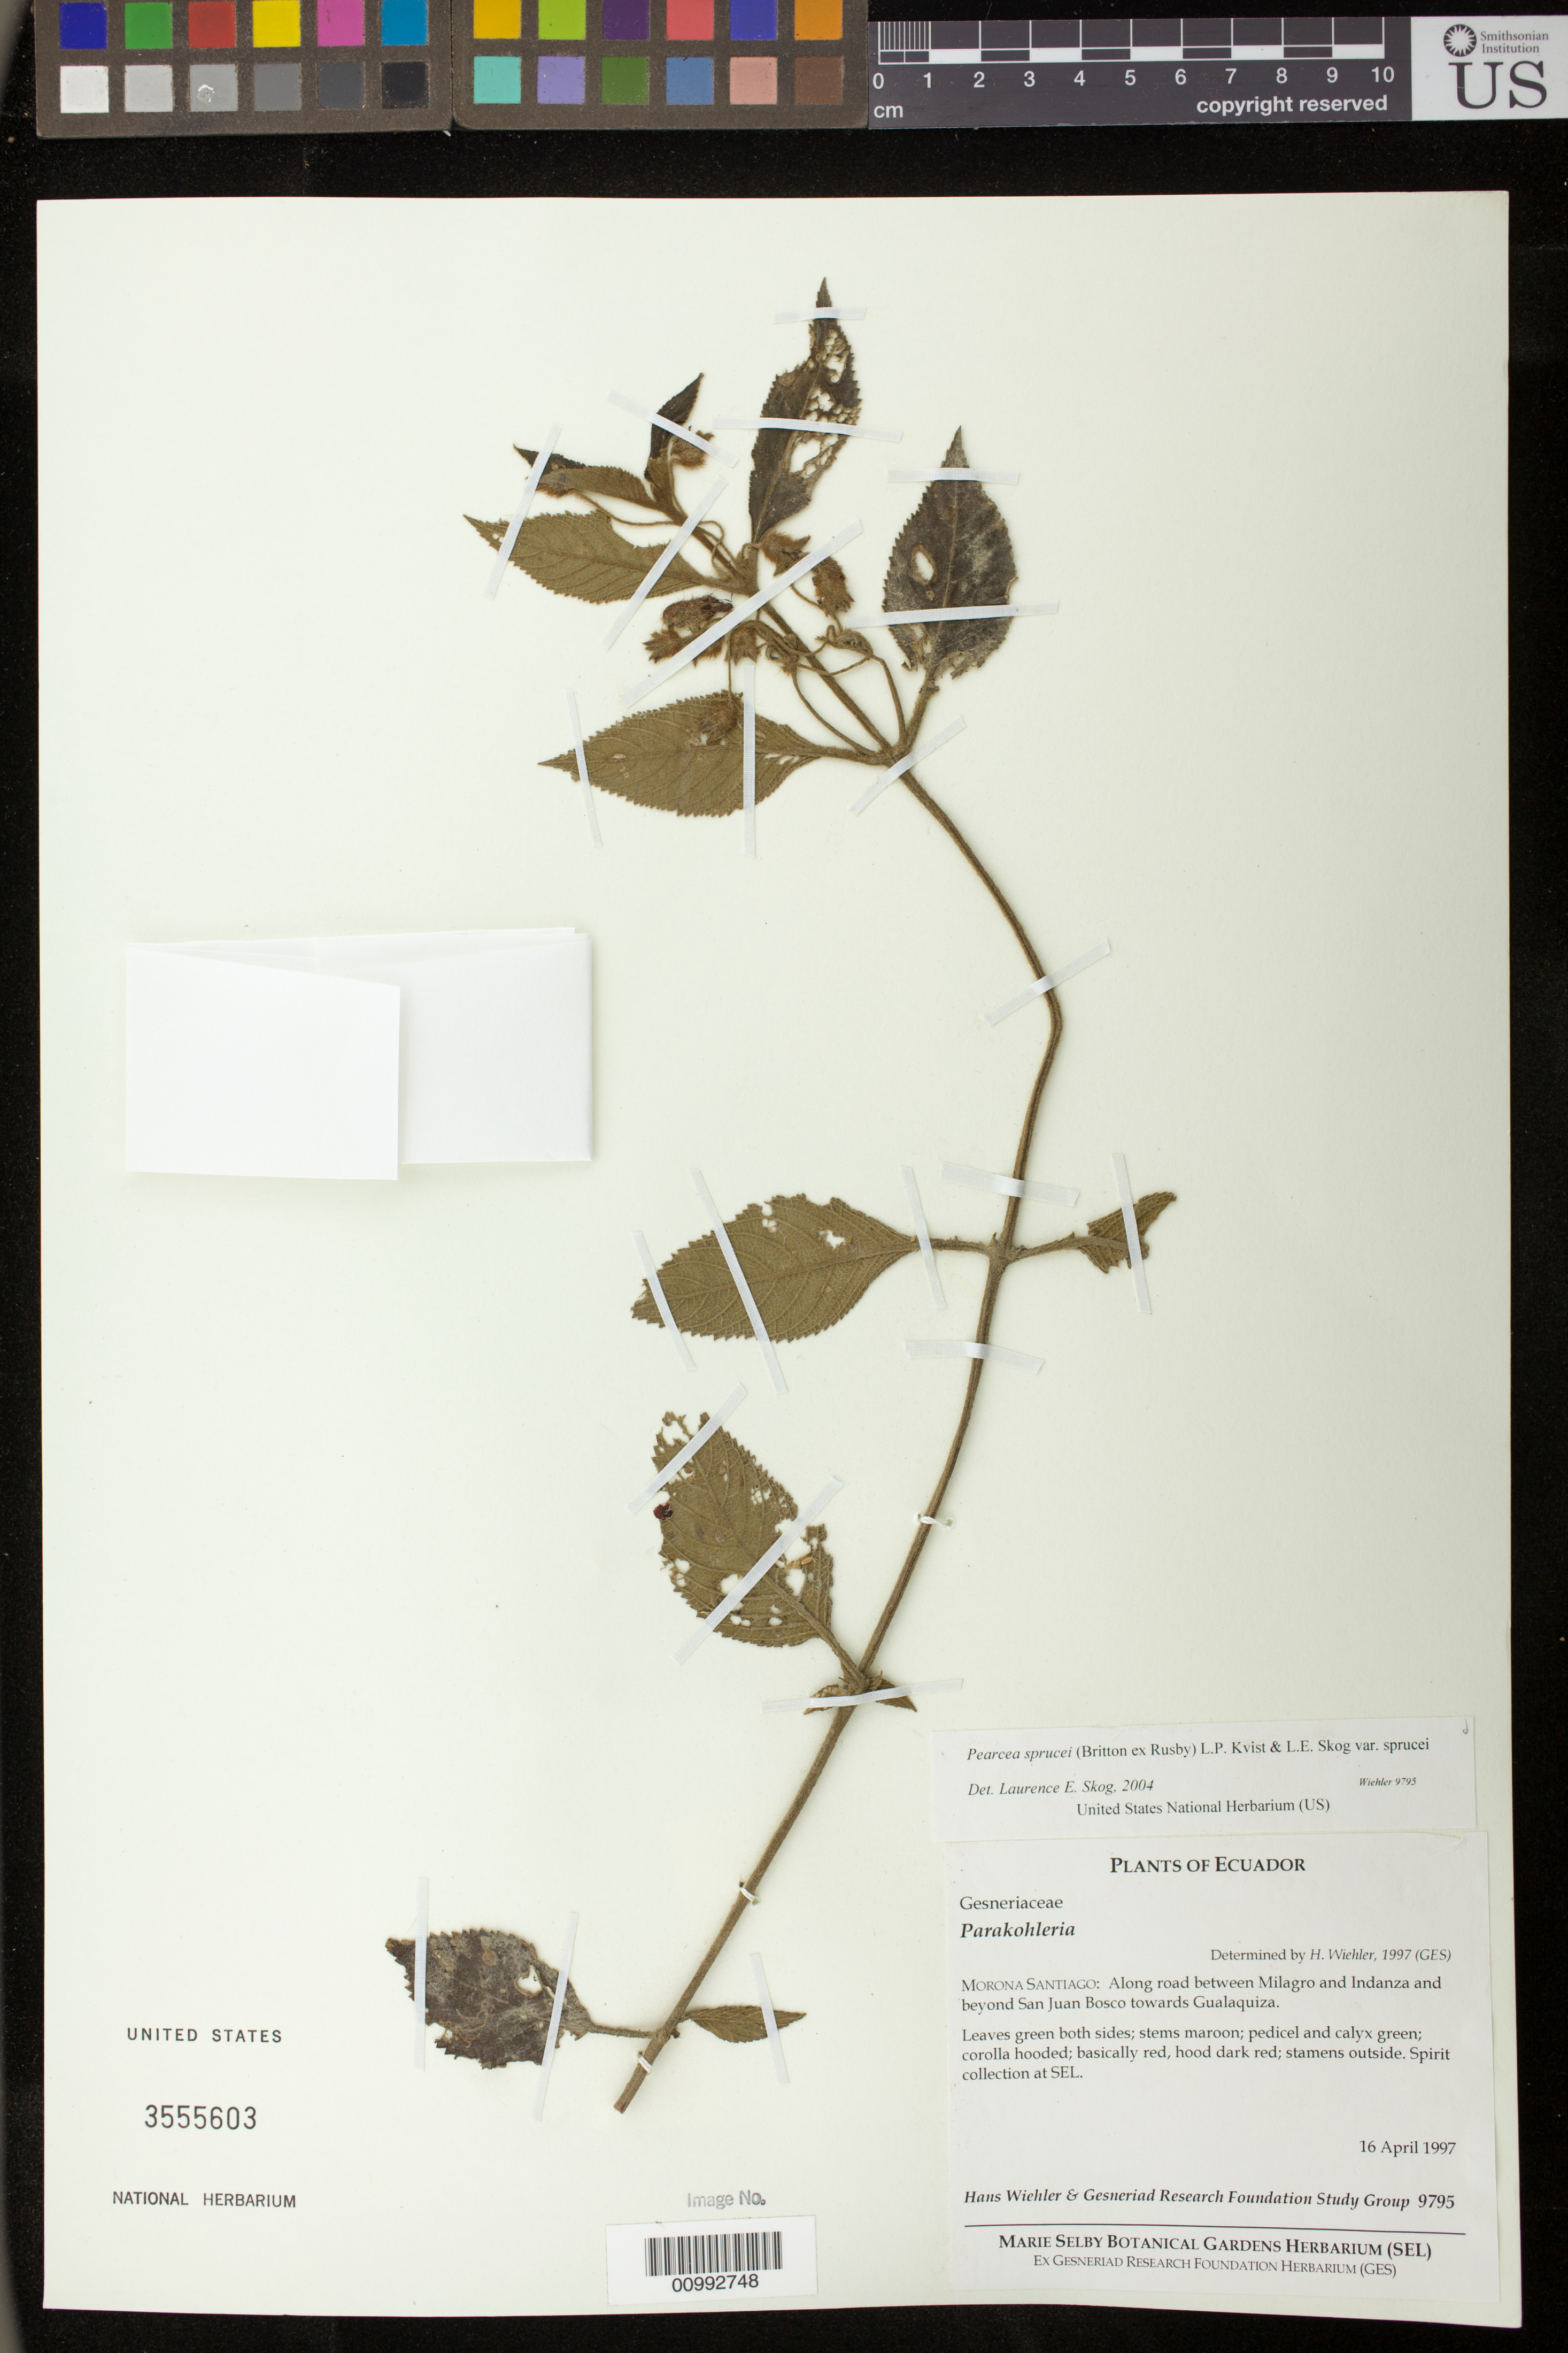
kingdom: Plantae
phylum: Tracheophyta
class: Magnoliopsida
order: Lamiales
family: Gesneriaceae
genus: Pearcea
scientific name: Pearcea sprucei var. sprucei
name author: (Britton ex Rusby) L.P. Kvist & L.E. Skog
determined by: Skog, Laurence E.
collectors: H. J. Wiehler & GRF Study Group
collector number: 9795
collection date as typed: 16 Apr 1997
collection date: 1997-04-16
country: Ecuador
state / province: Morona-Santiago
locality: Morona-Santiago: along road between Milagro and Indanza and beyond San Juan Bosco towards Gualaquiza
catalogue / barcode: US 3555603